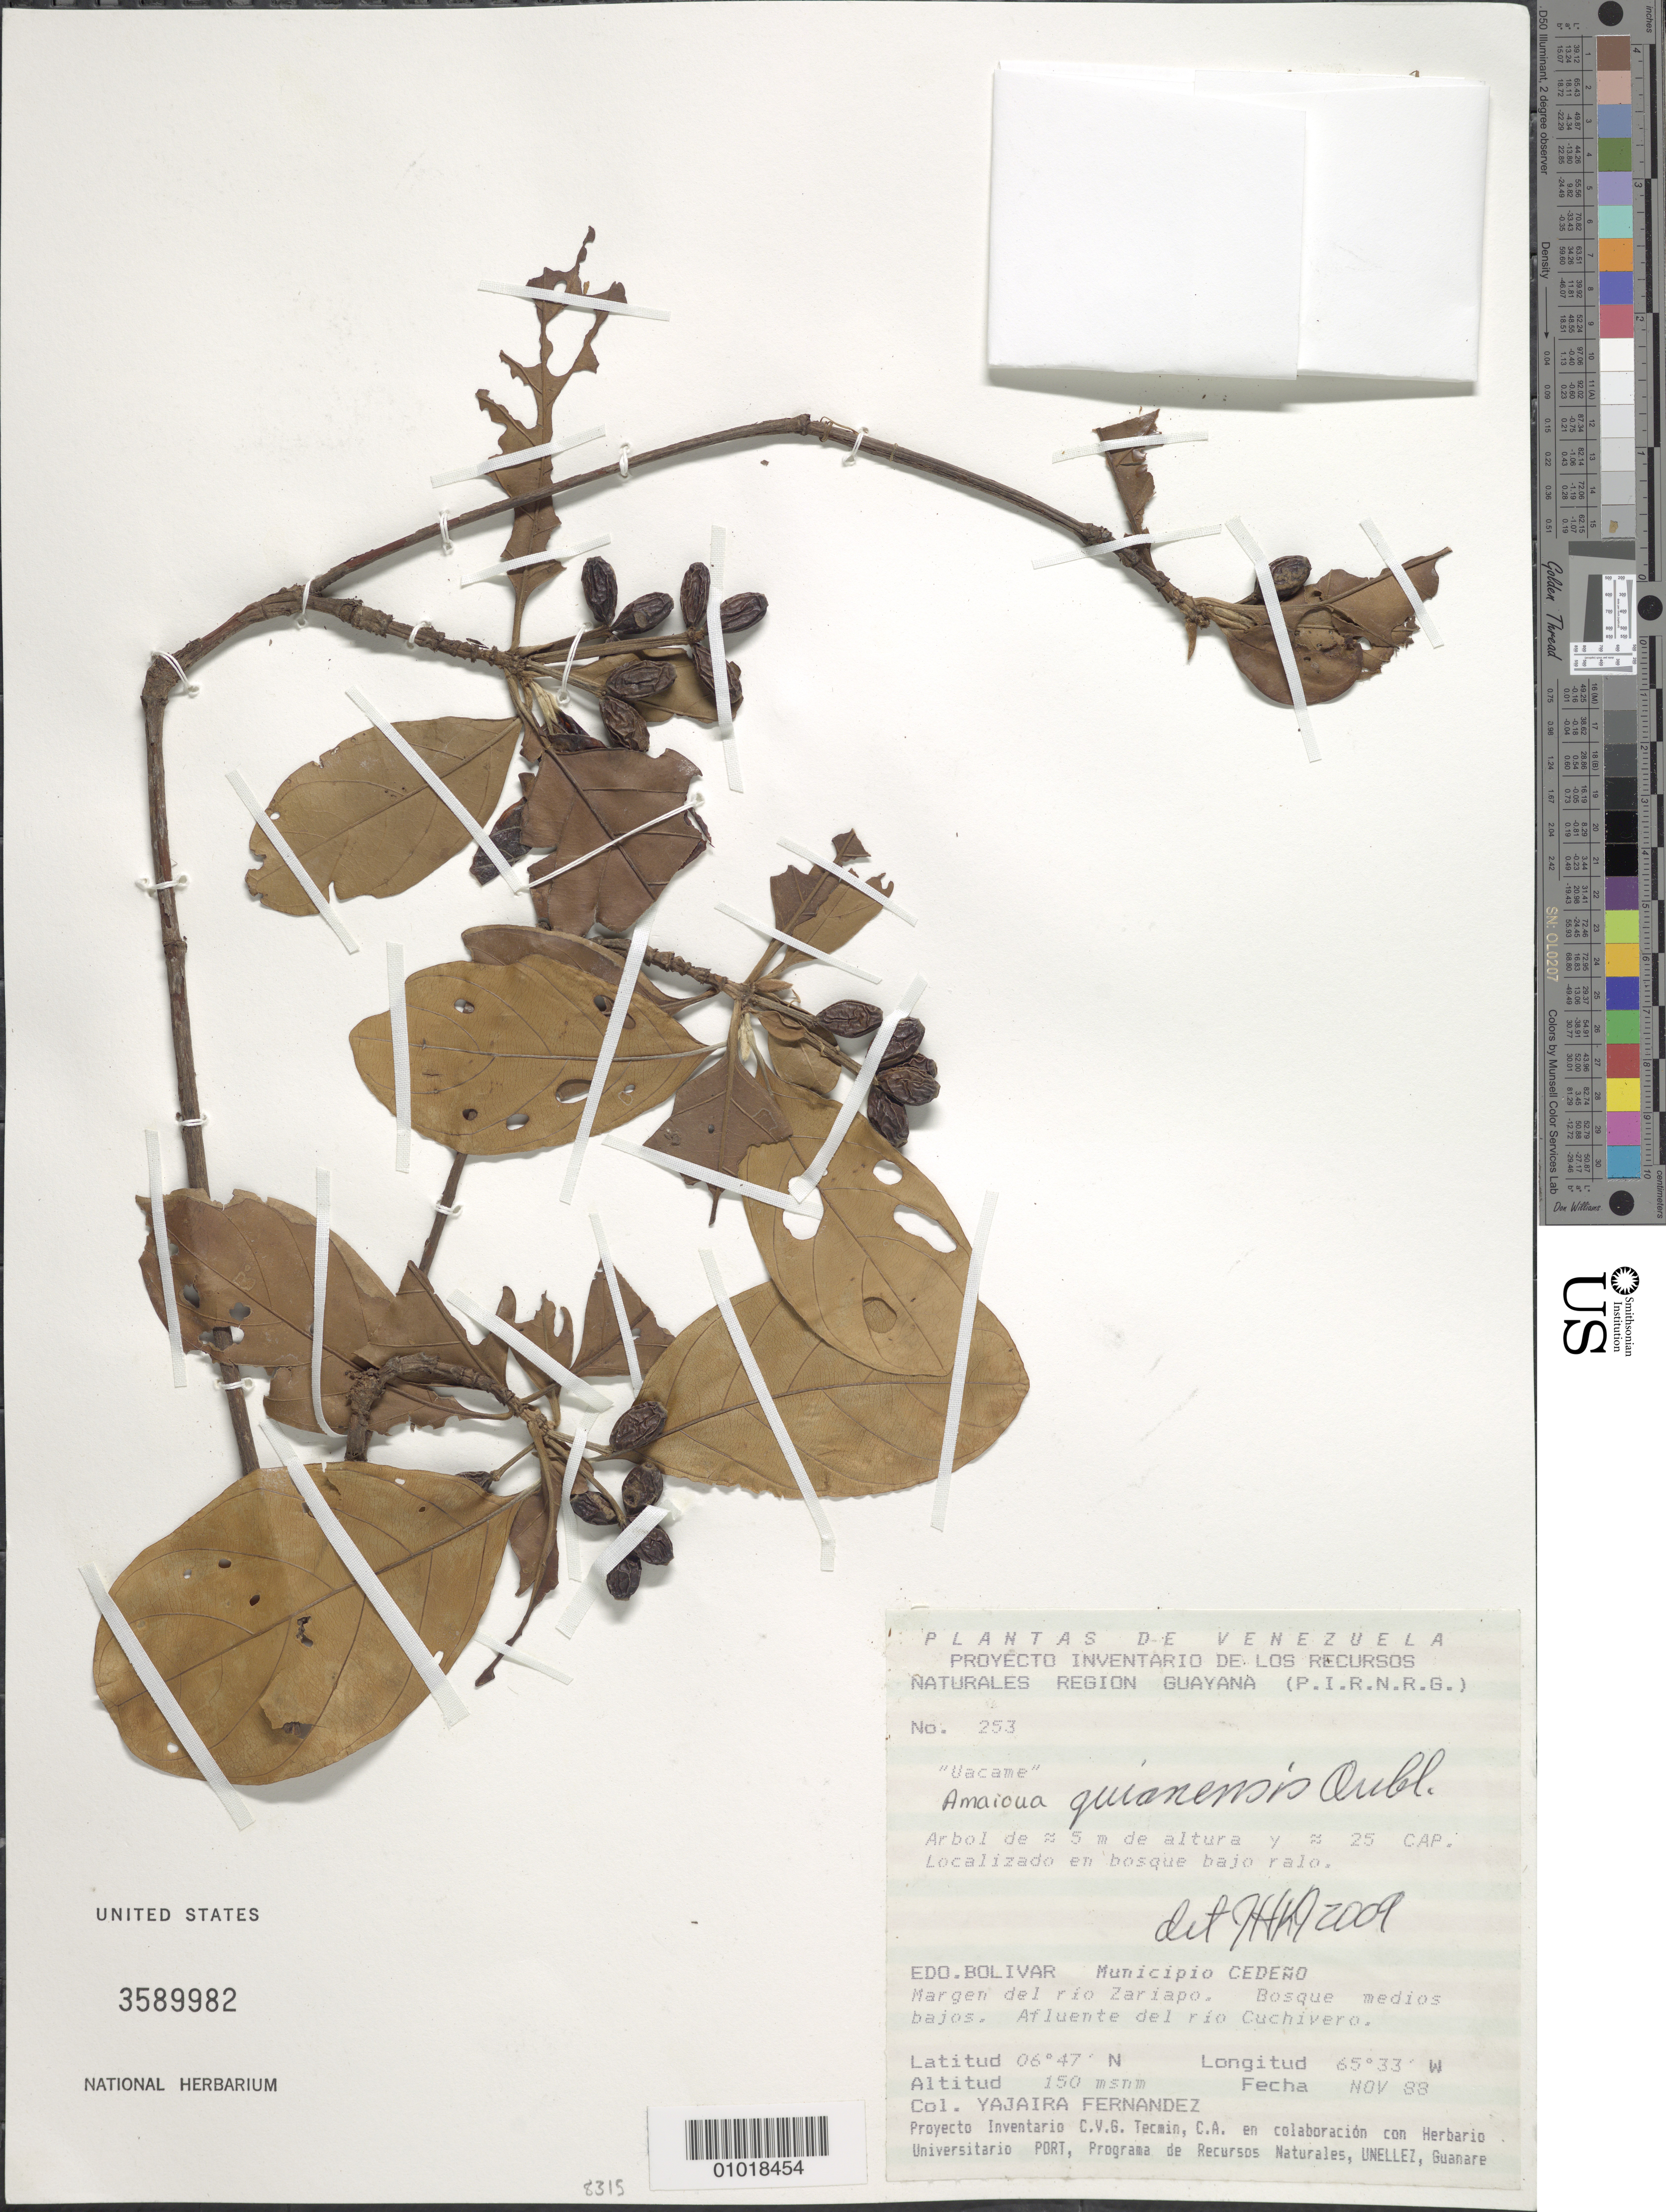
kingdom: Plantae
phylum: Tracheophyta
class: Magnoliopsida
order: Gentianales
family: Rubiaceae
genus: Amaioua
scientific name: Amaioua guianensis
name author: Aubl.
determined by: Kirkbride, J. H.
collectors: Y. Fernandez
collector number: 253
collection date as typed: Nov-88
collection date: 1988-11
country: Venezuela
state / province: Bolívar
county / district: Cedeño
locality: Rio Zariapo, afluente del rio Cuchivero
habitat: Margen de rio. Bosque medios bajos. Localizado en bosuqe bajo ralo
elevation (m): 150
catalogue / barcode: US 3589982